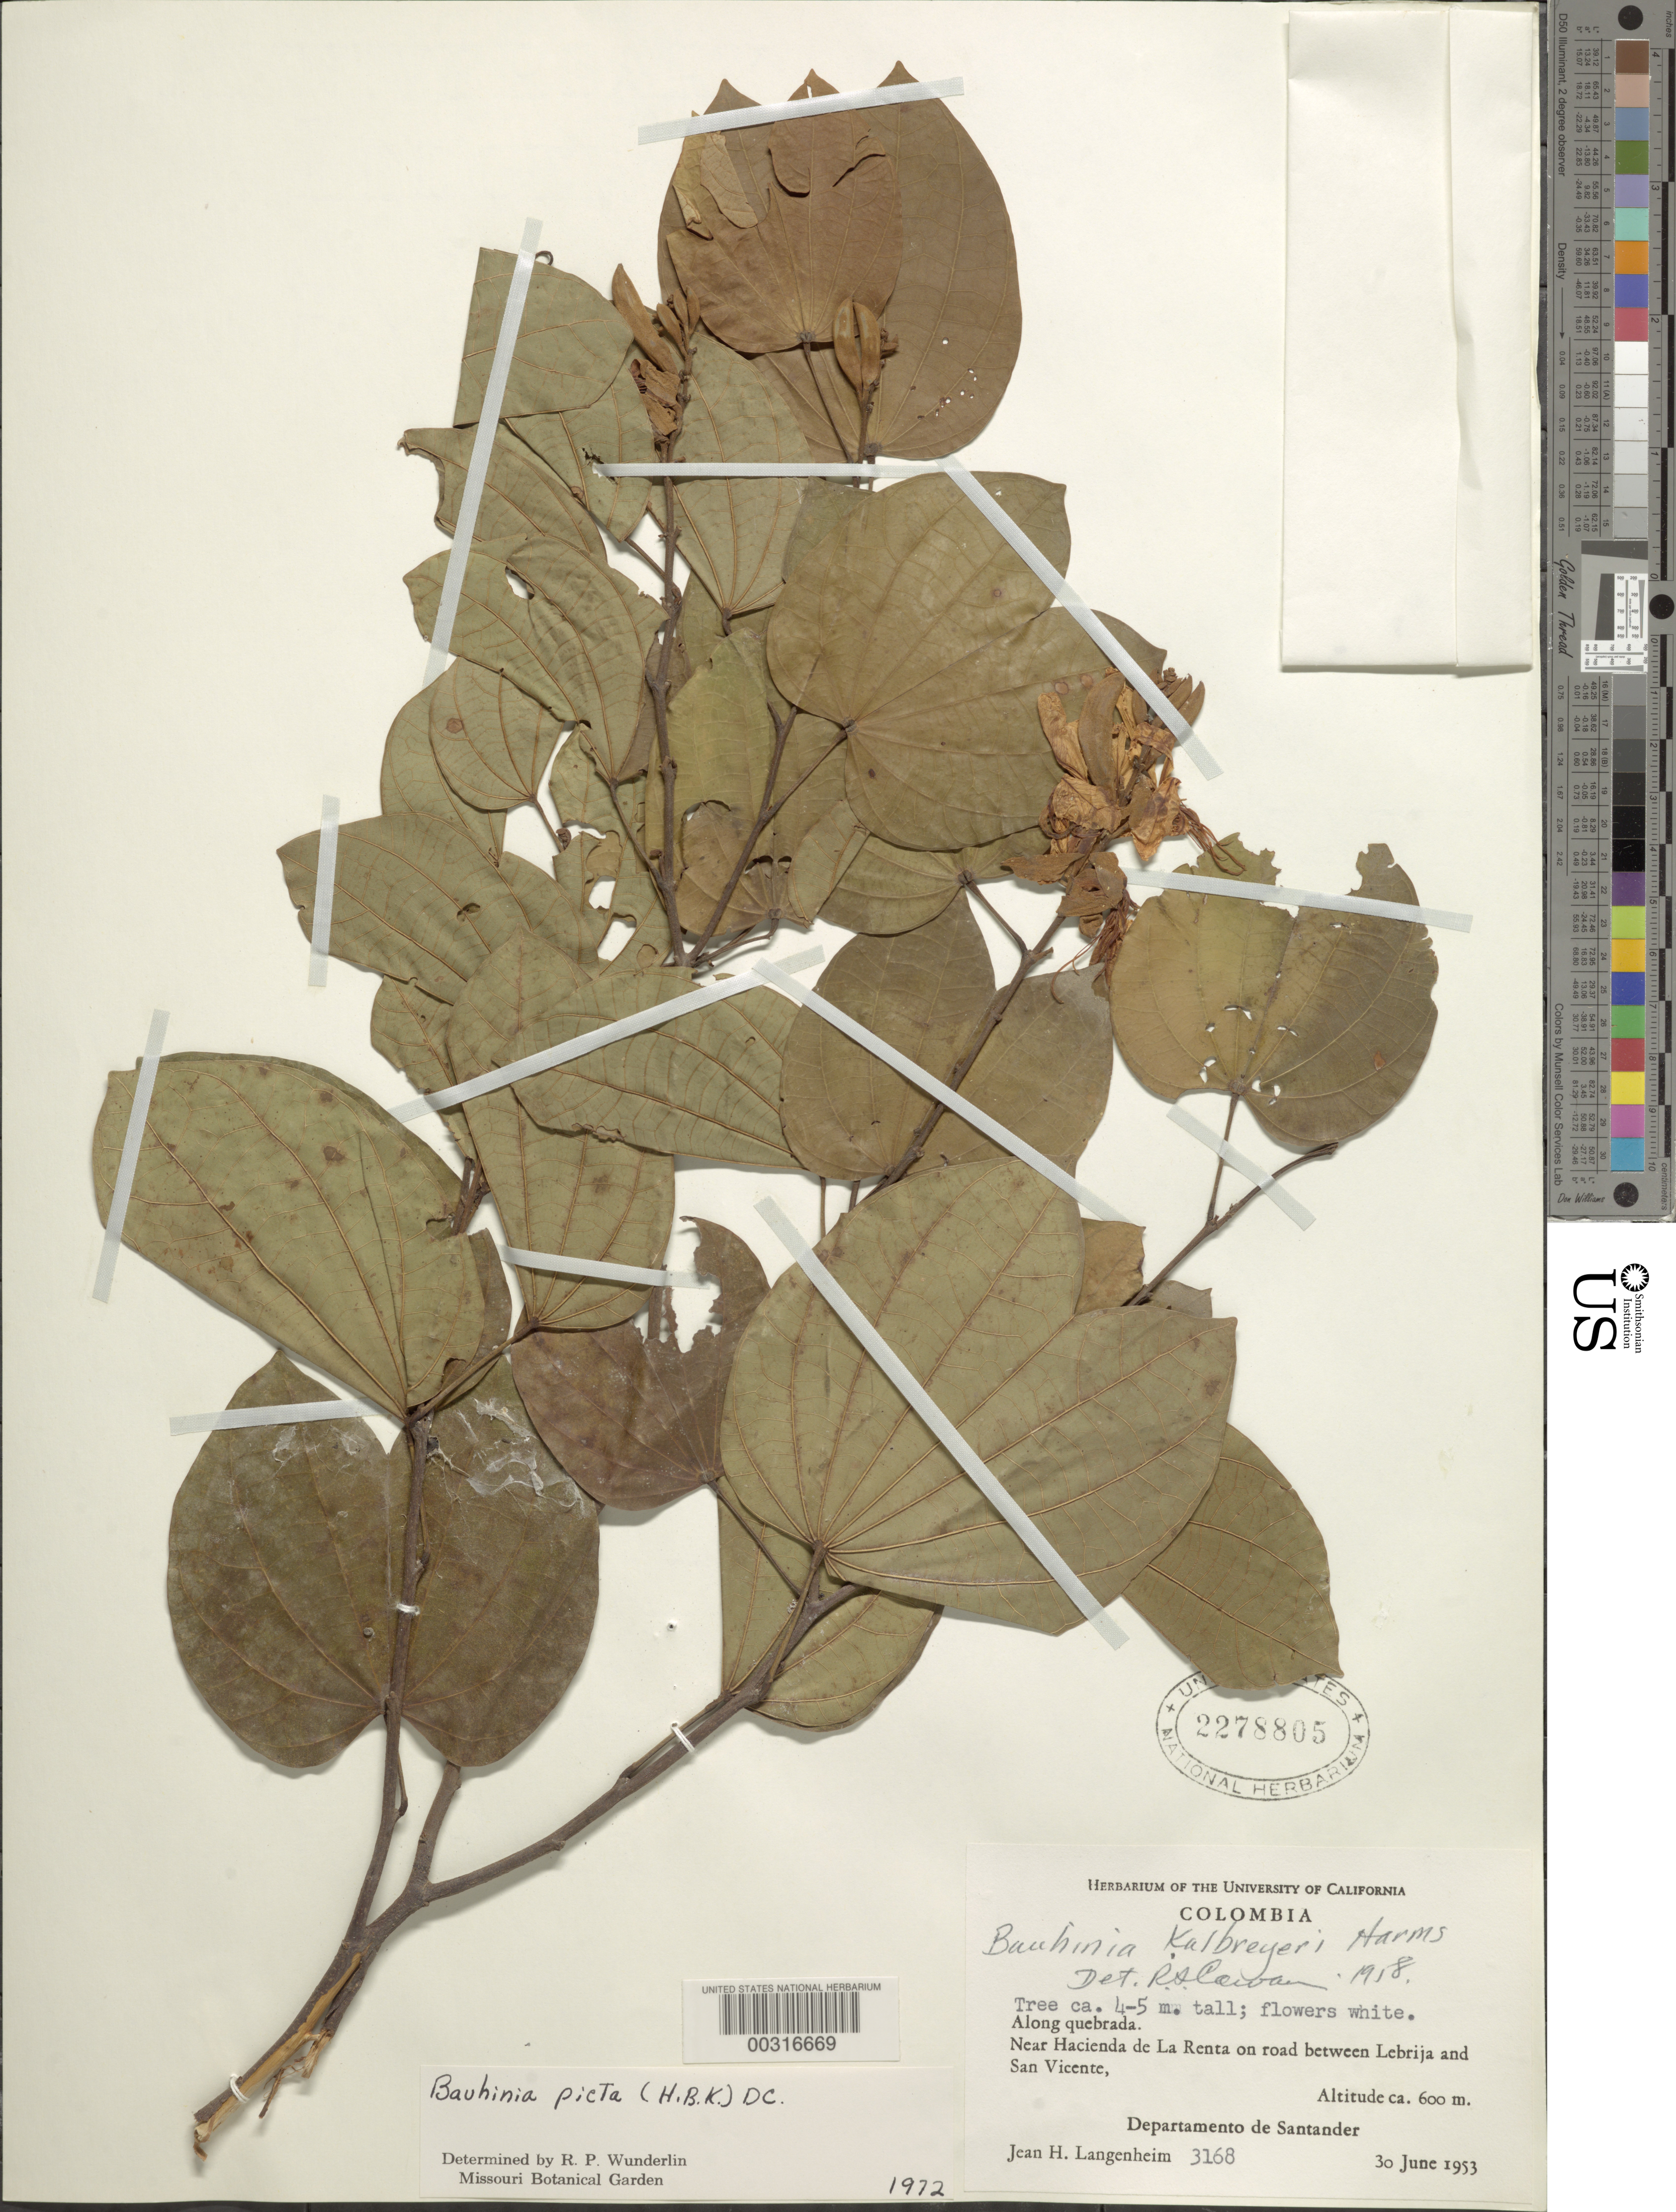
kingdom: Plantae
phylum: Tracheophyta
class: Magnoliopsida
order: Fabales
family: Fabaceae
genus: Bauhinia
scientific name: Bauhinia picta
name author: (Humb. & Bonpl.) DC.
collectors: J. H. Langenheim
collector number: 3168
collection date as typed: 30 Jun 1953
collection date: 1953-06-30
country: Colombia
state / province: Santander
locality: Near Hacienda de la Renta on road between Lebrija and San Vicente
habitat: Along quebrada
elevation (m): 600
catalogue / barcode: US 2278805